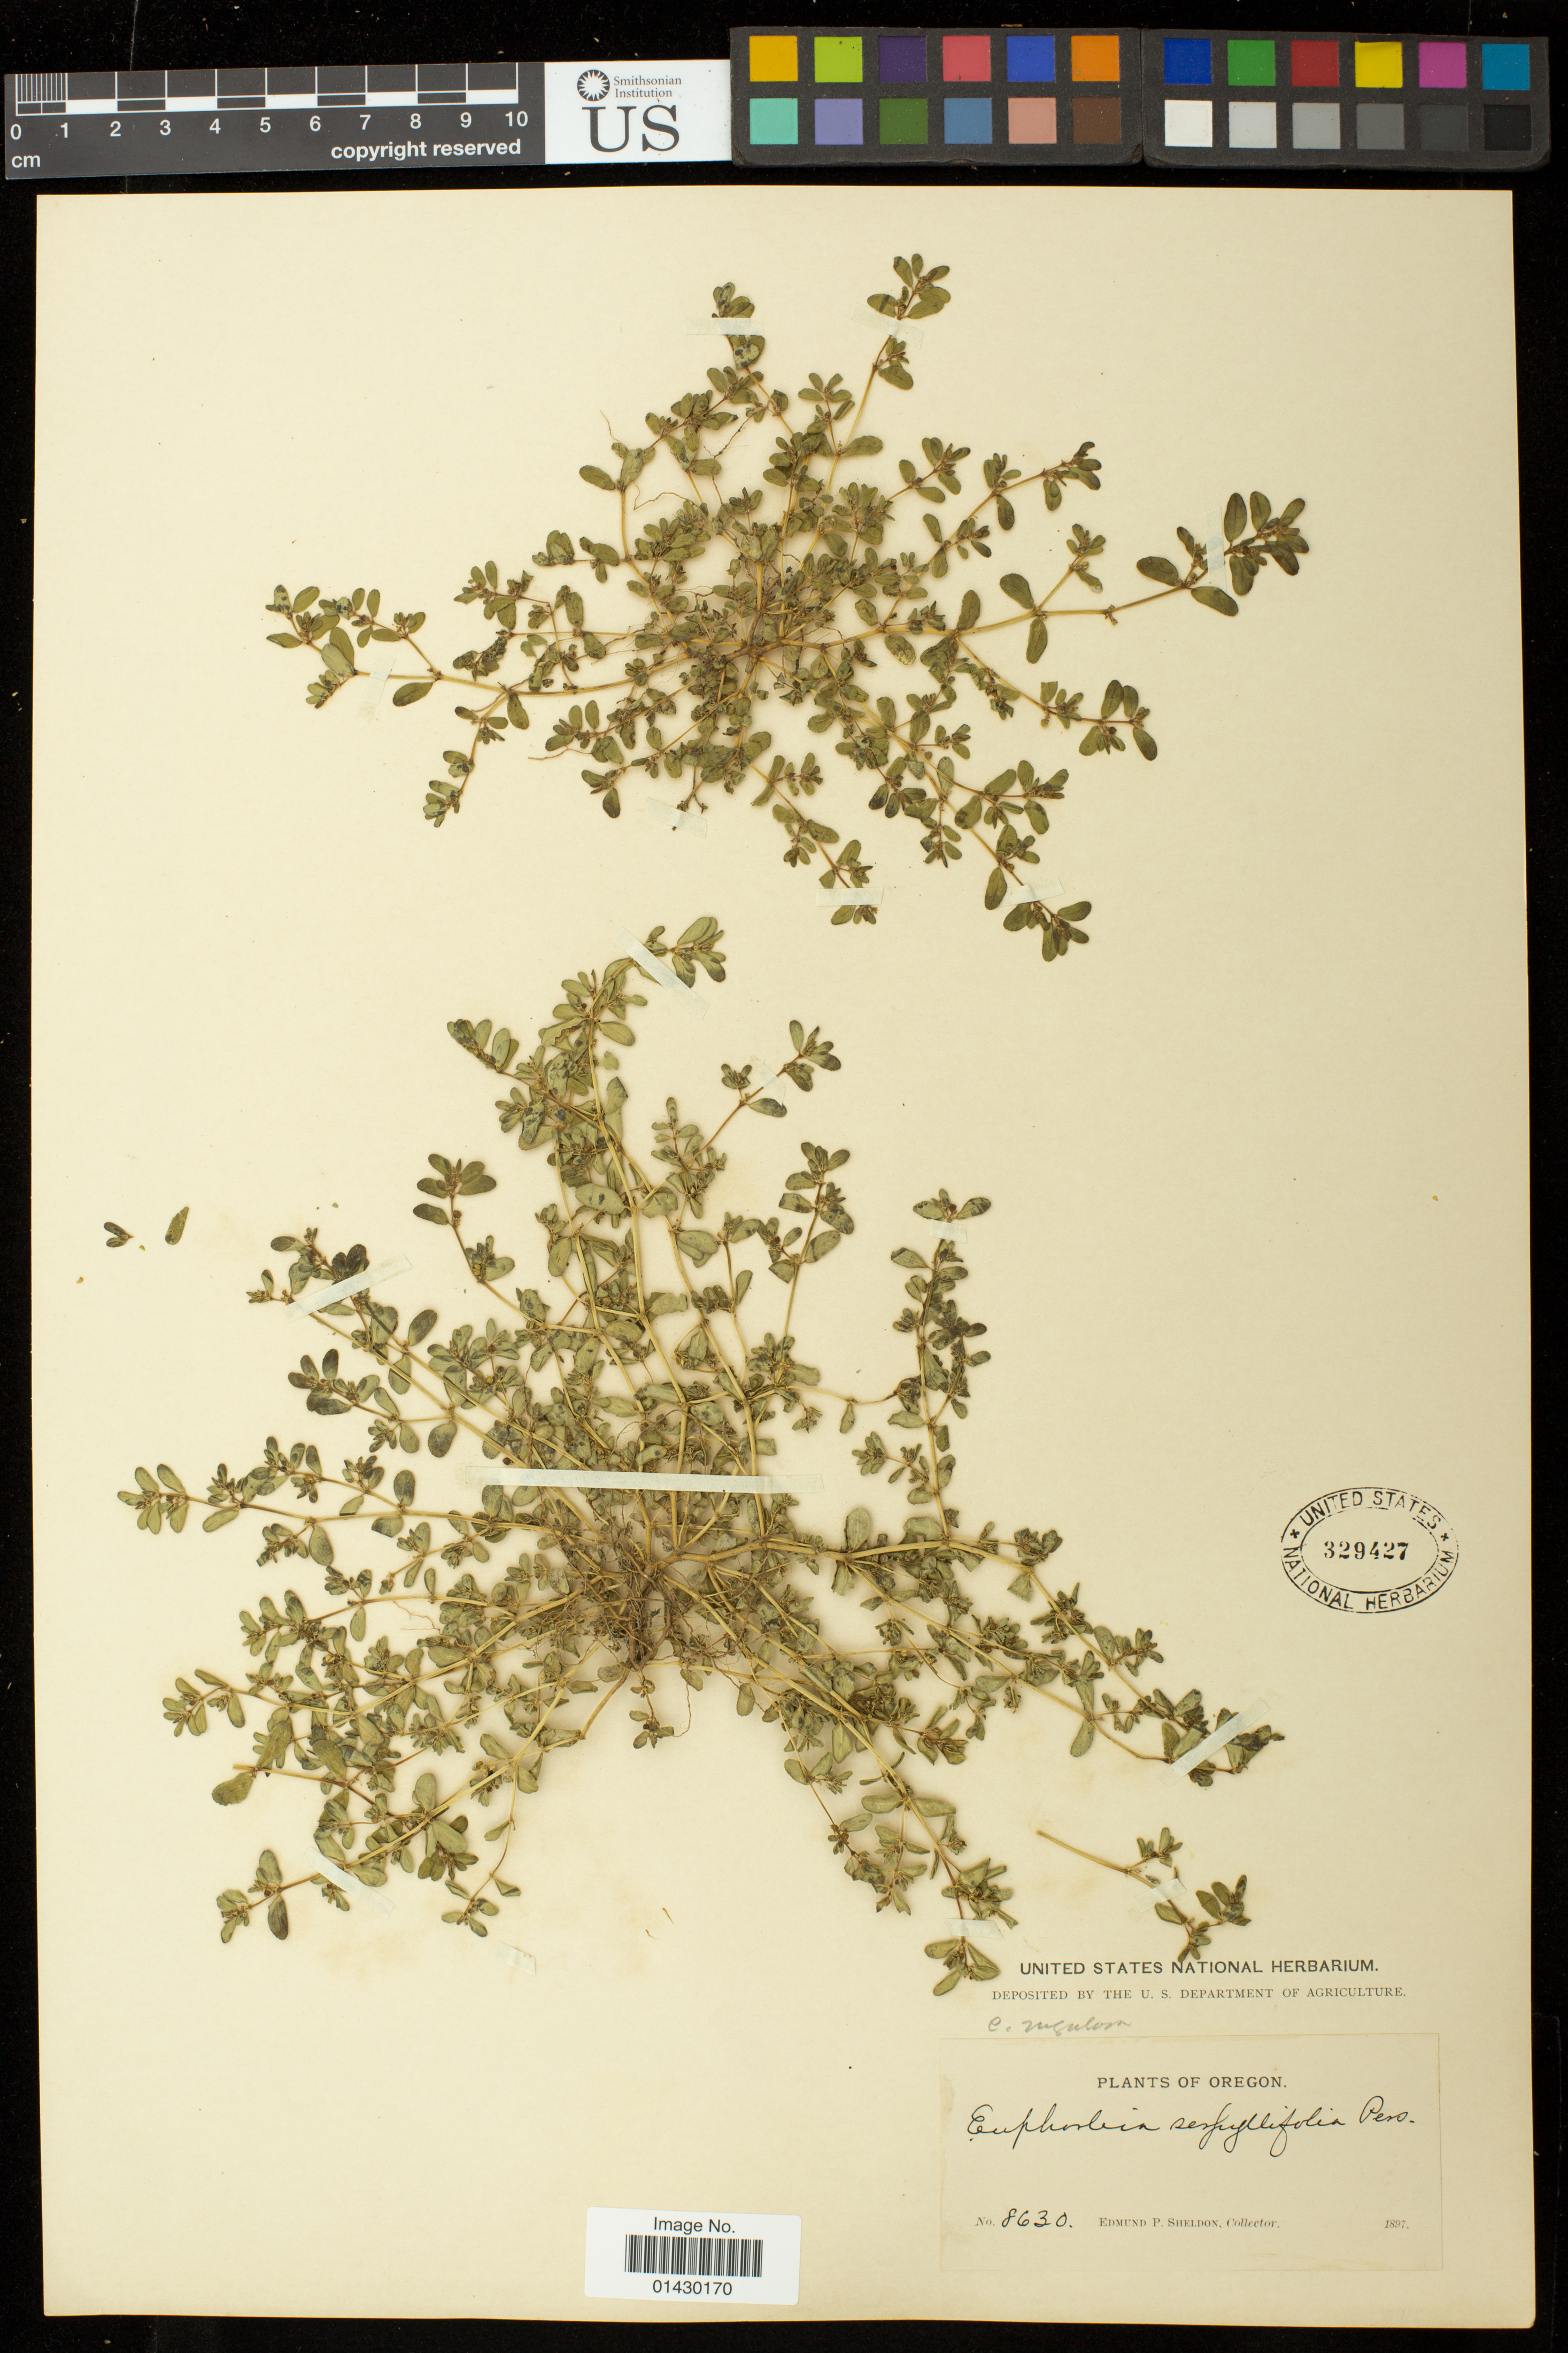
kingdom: Plantae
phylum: Tracheophyta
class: Magnoliopsida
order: Malpighiales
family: Euphorbiaceae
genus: Euphorbia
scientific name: Euphorbia serpillifolia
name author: Pers.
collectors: E. P. Sheldon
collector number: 8630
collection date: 1897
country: United States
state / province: Oregon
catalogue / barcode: US 329427